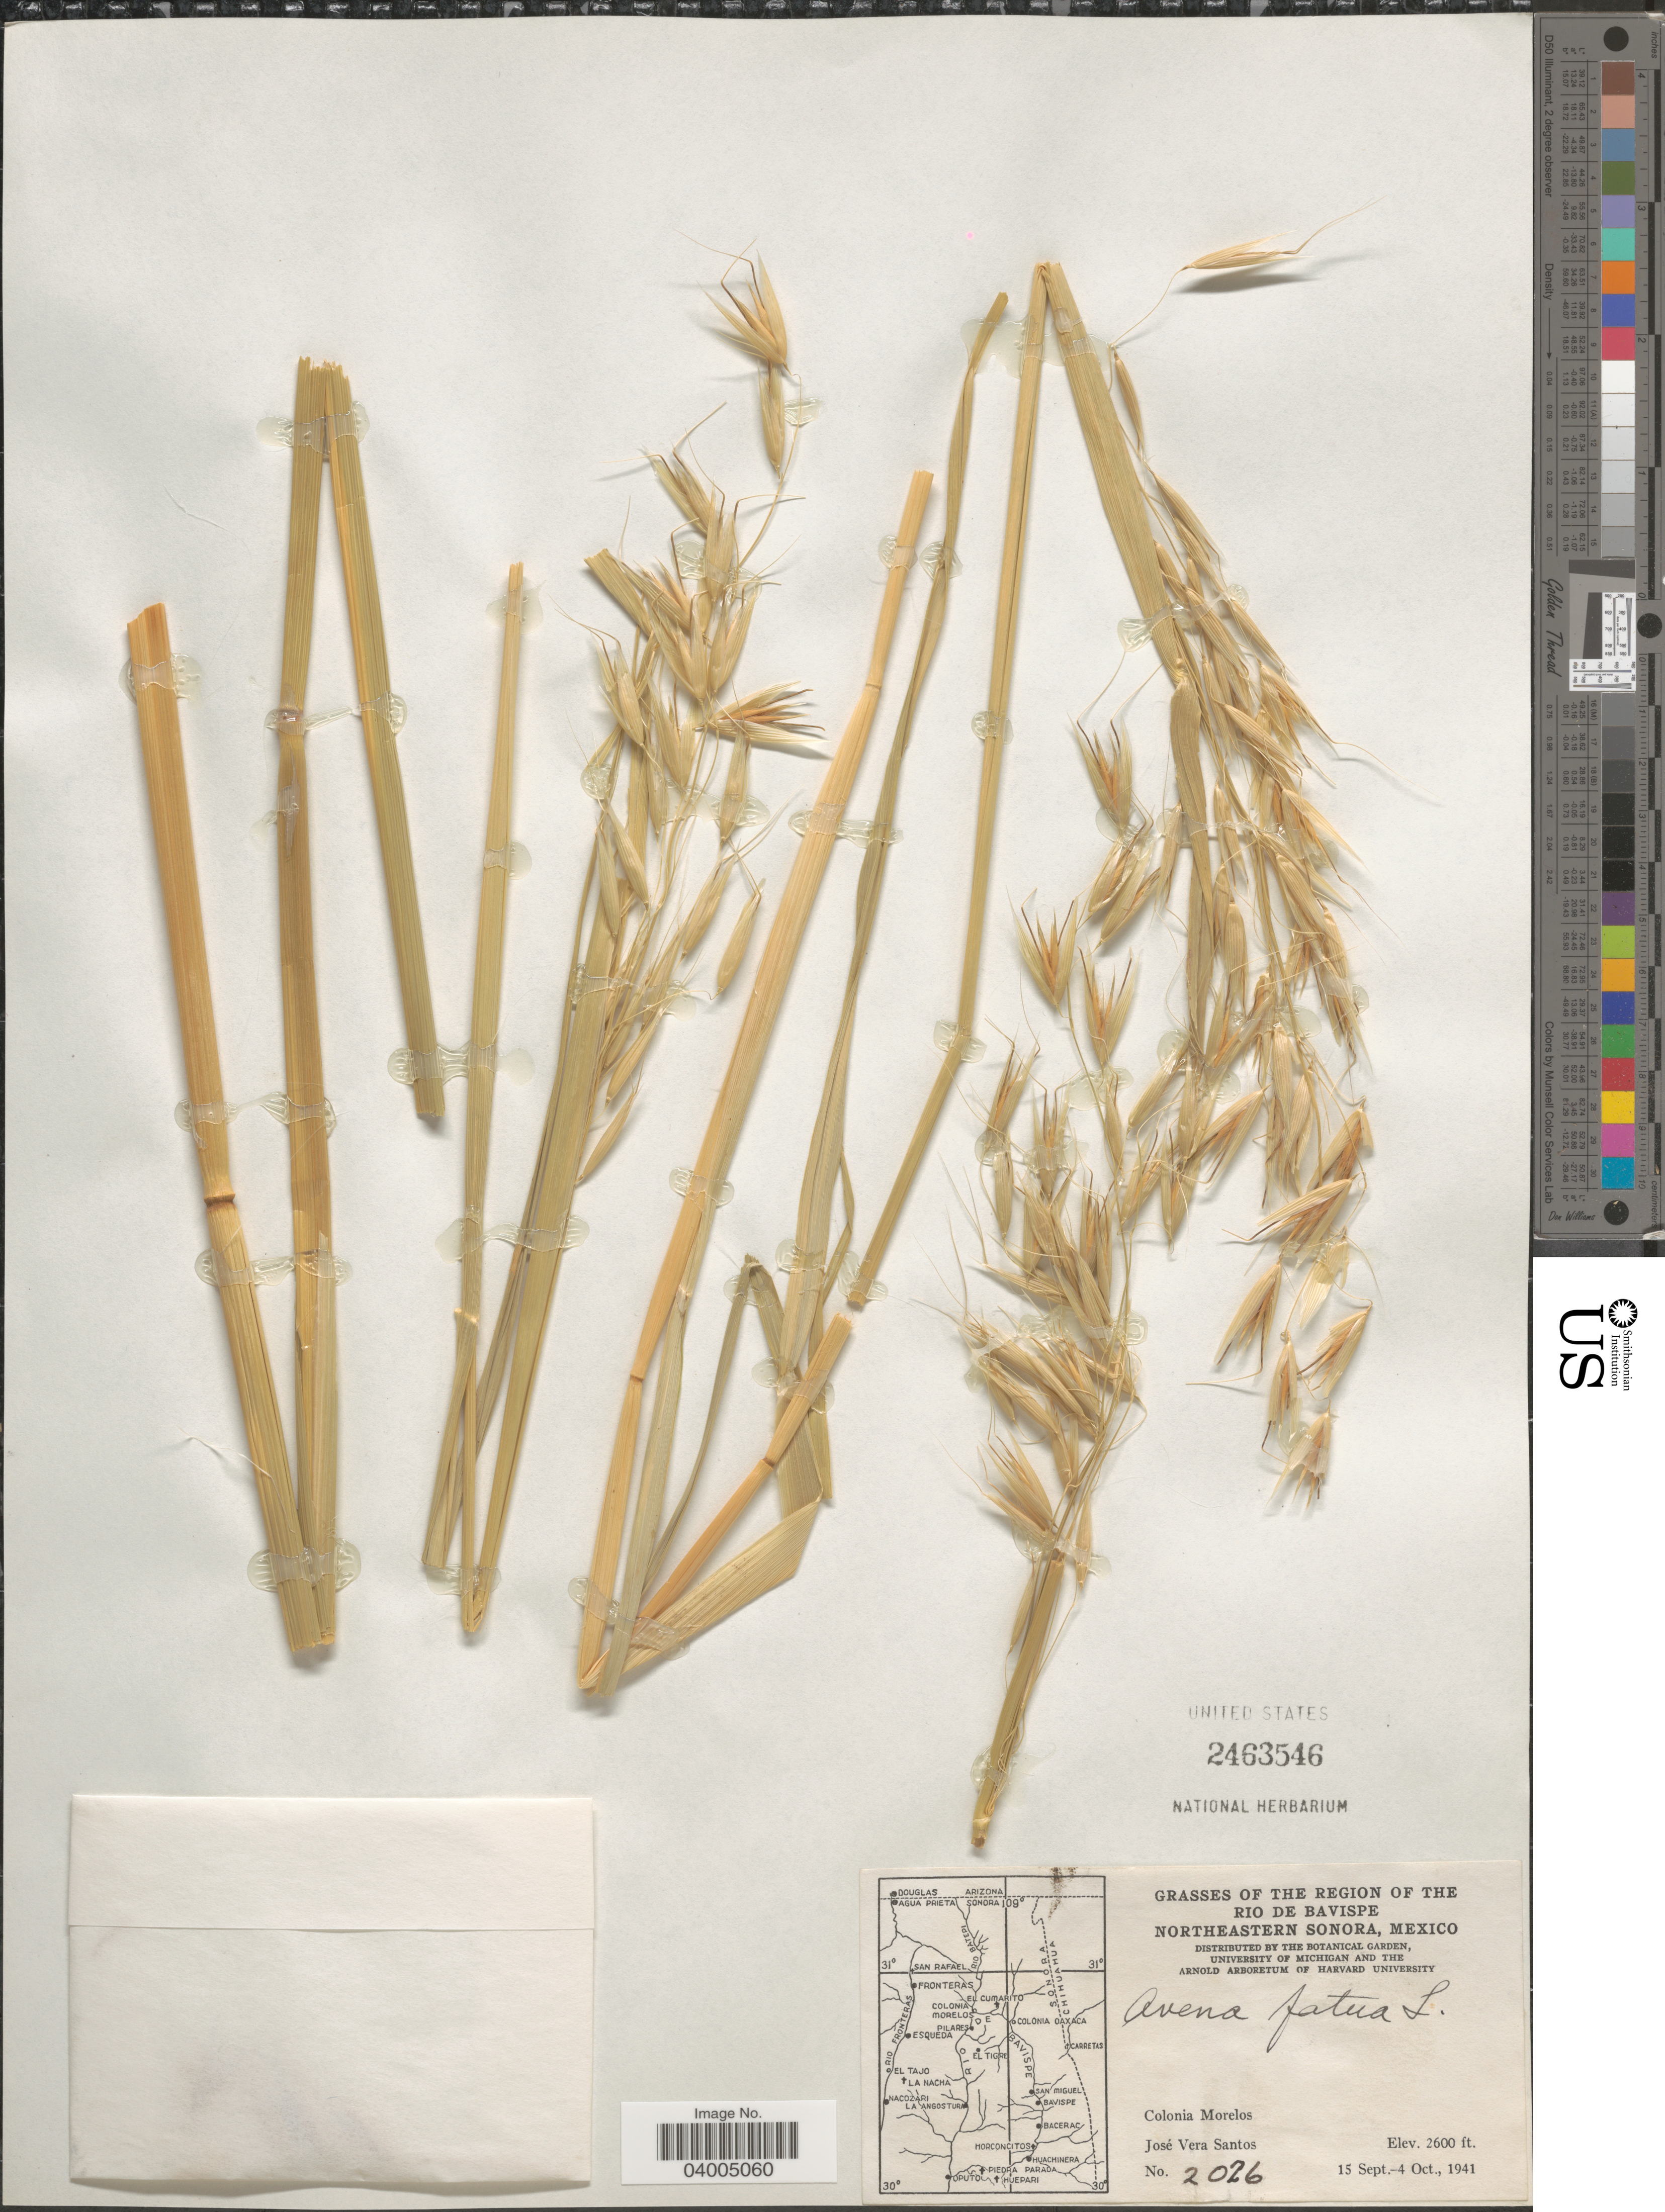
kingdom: Plantae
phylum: Tracheophyta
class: Liliopsida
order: Poales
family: Poaceae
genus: Avena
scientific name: Avena fatua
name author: L.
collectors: J. Vera Santos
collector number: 2026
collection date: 1941-09-15/1941-10-04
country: Mexico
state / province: Morelos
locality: The Region of the Rio de Bavispe. Northeastern Sonora. Colonia Morelos.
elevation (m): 792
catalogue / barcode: US 2463546